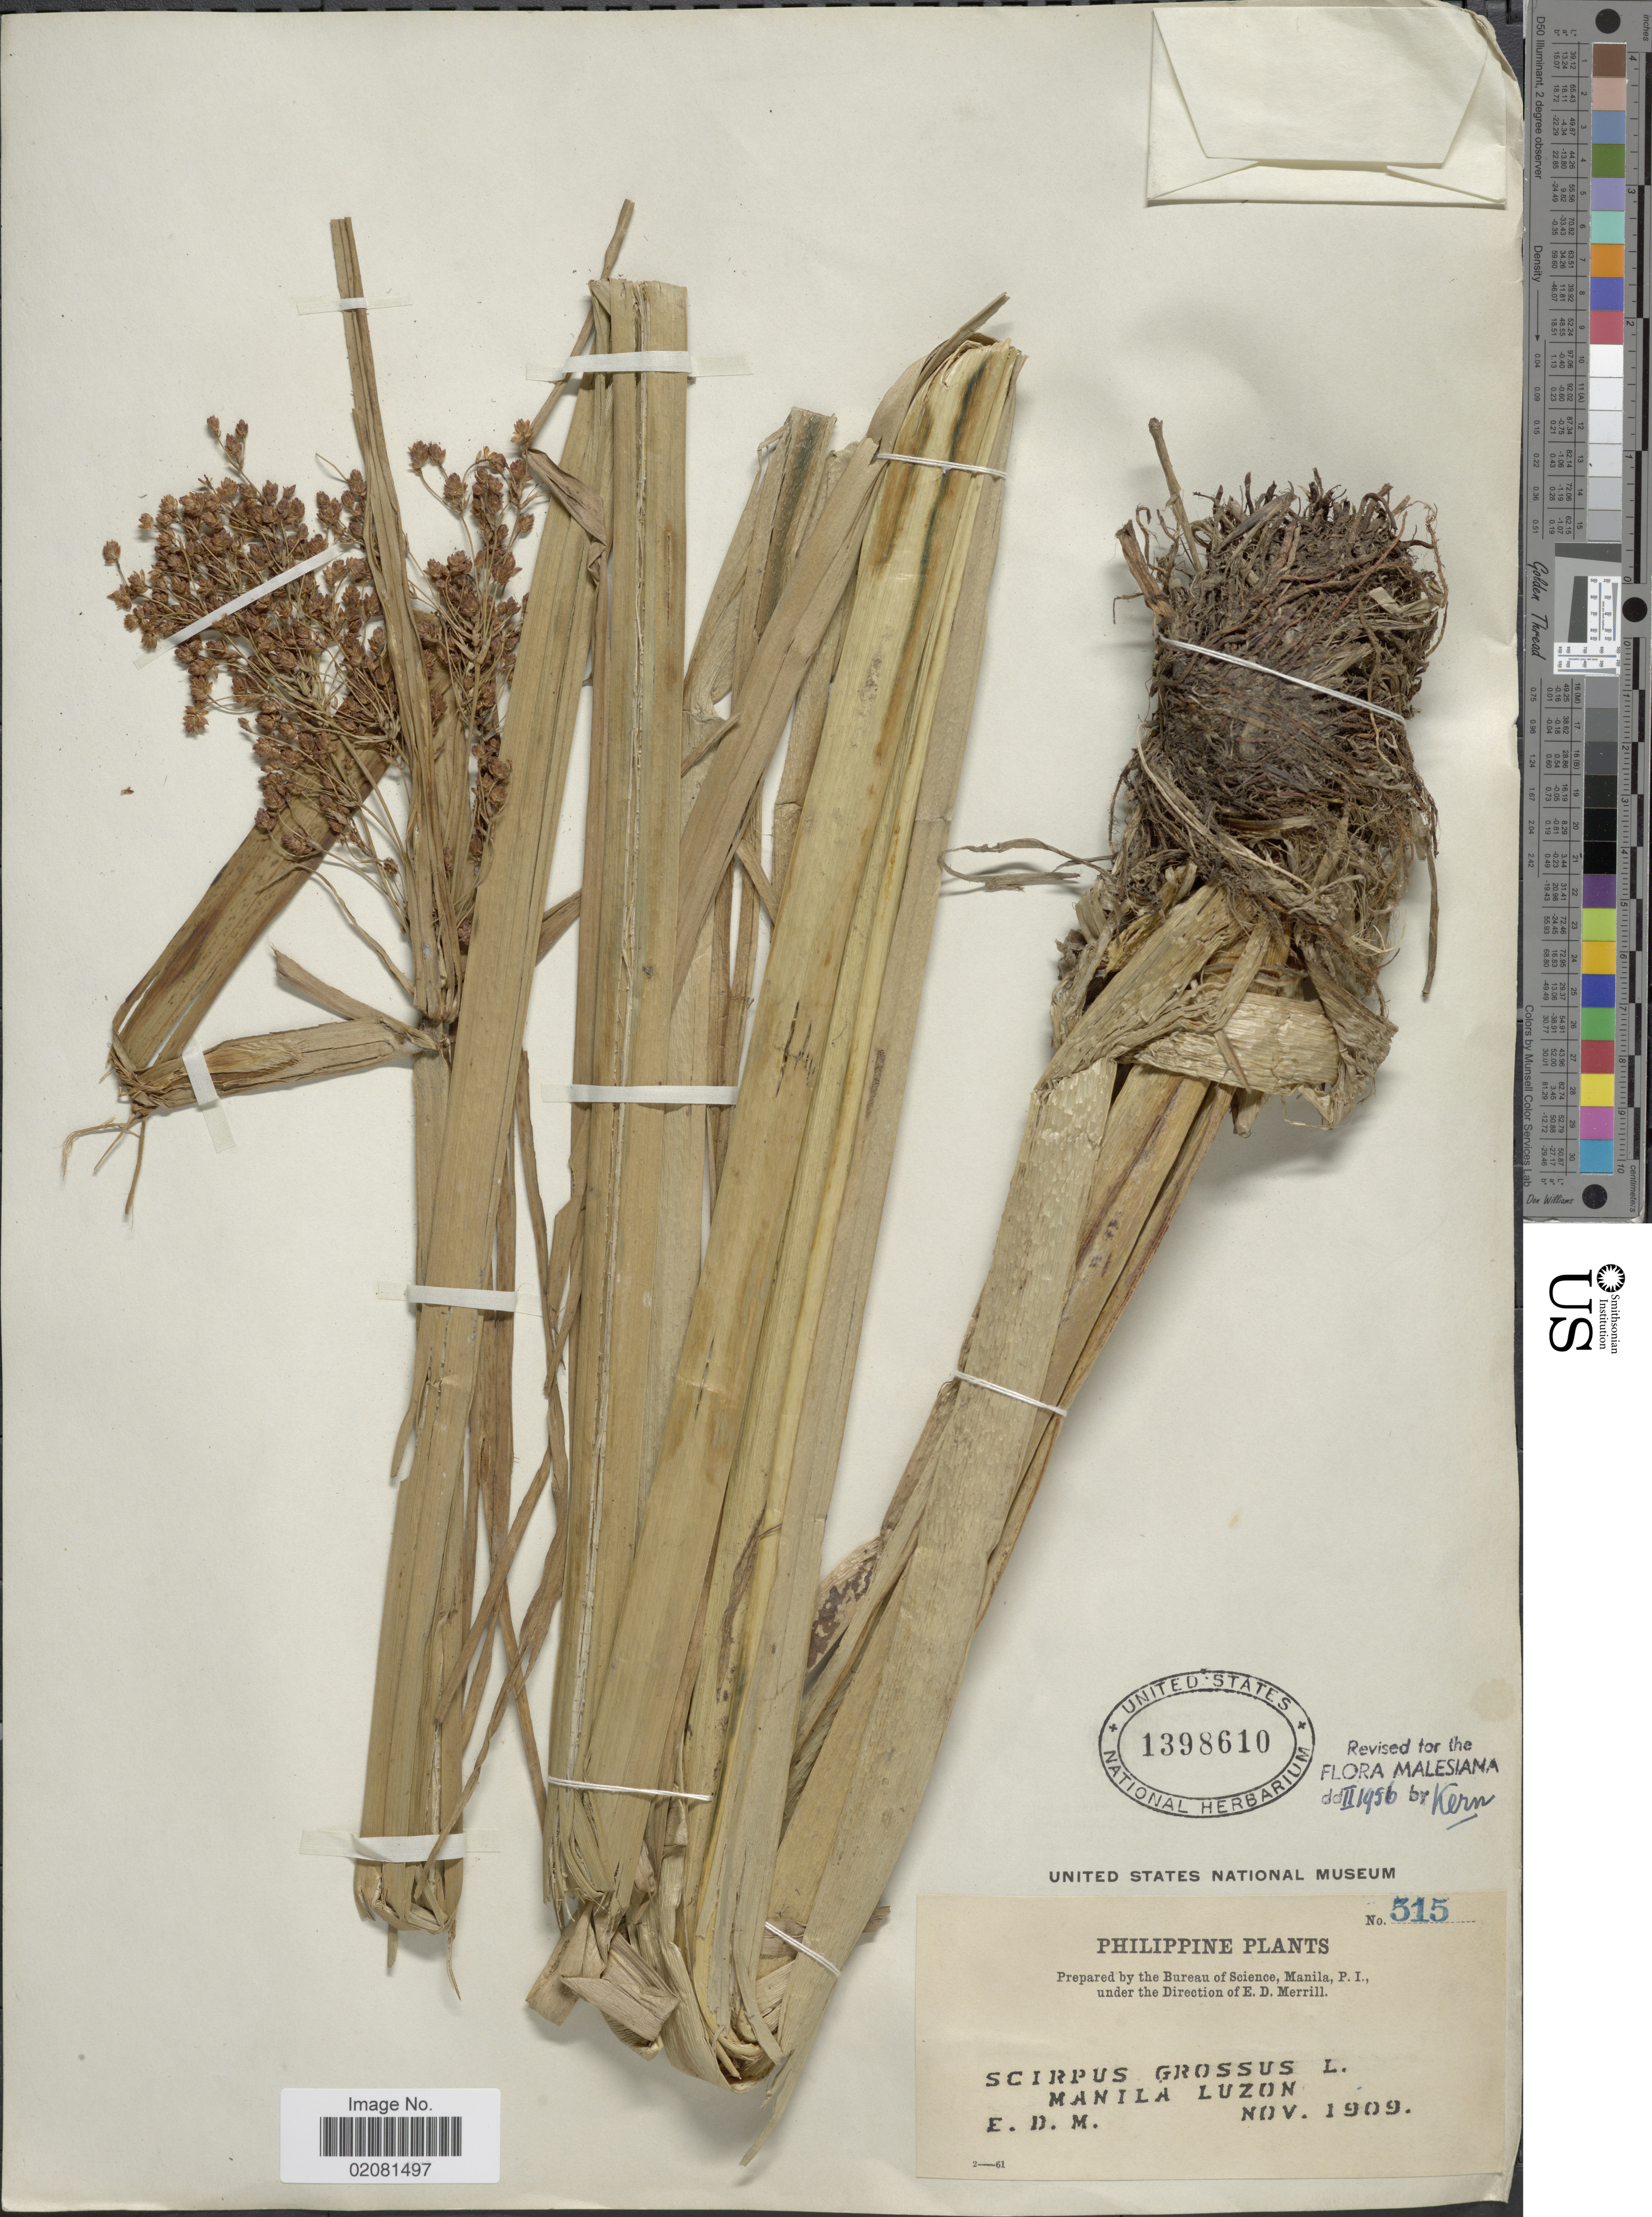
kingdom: Plantae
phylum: Tracheophyta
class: Liliopsida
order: Poales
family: Cyperaceae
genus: Actinoscirpus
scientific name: Actinoscirpus grossus var. grossus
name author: (L. f.) Goetgh. & D.A. Simpson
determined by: Strong, M. T., (US), Smithsonian Institution - National Museum of Natural History (UNITED STATES)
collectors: E. D. Merrill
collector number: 515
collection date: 1909-11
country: Philippines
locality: Manila. Luzon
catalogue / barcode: US 1398610